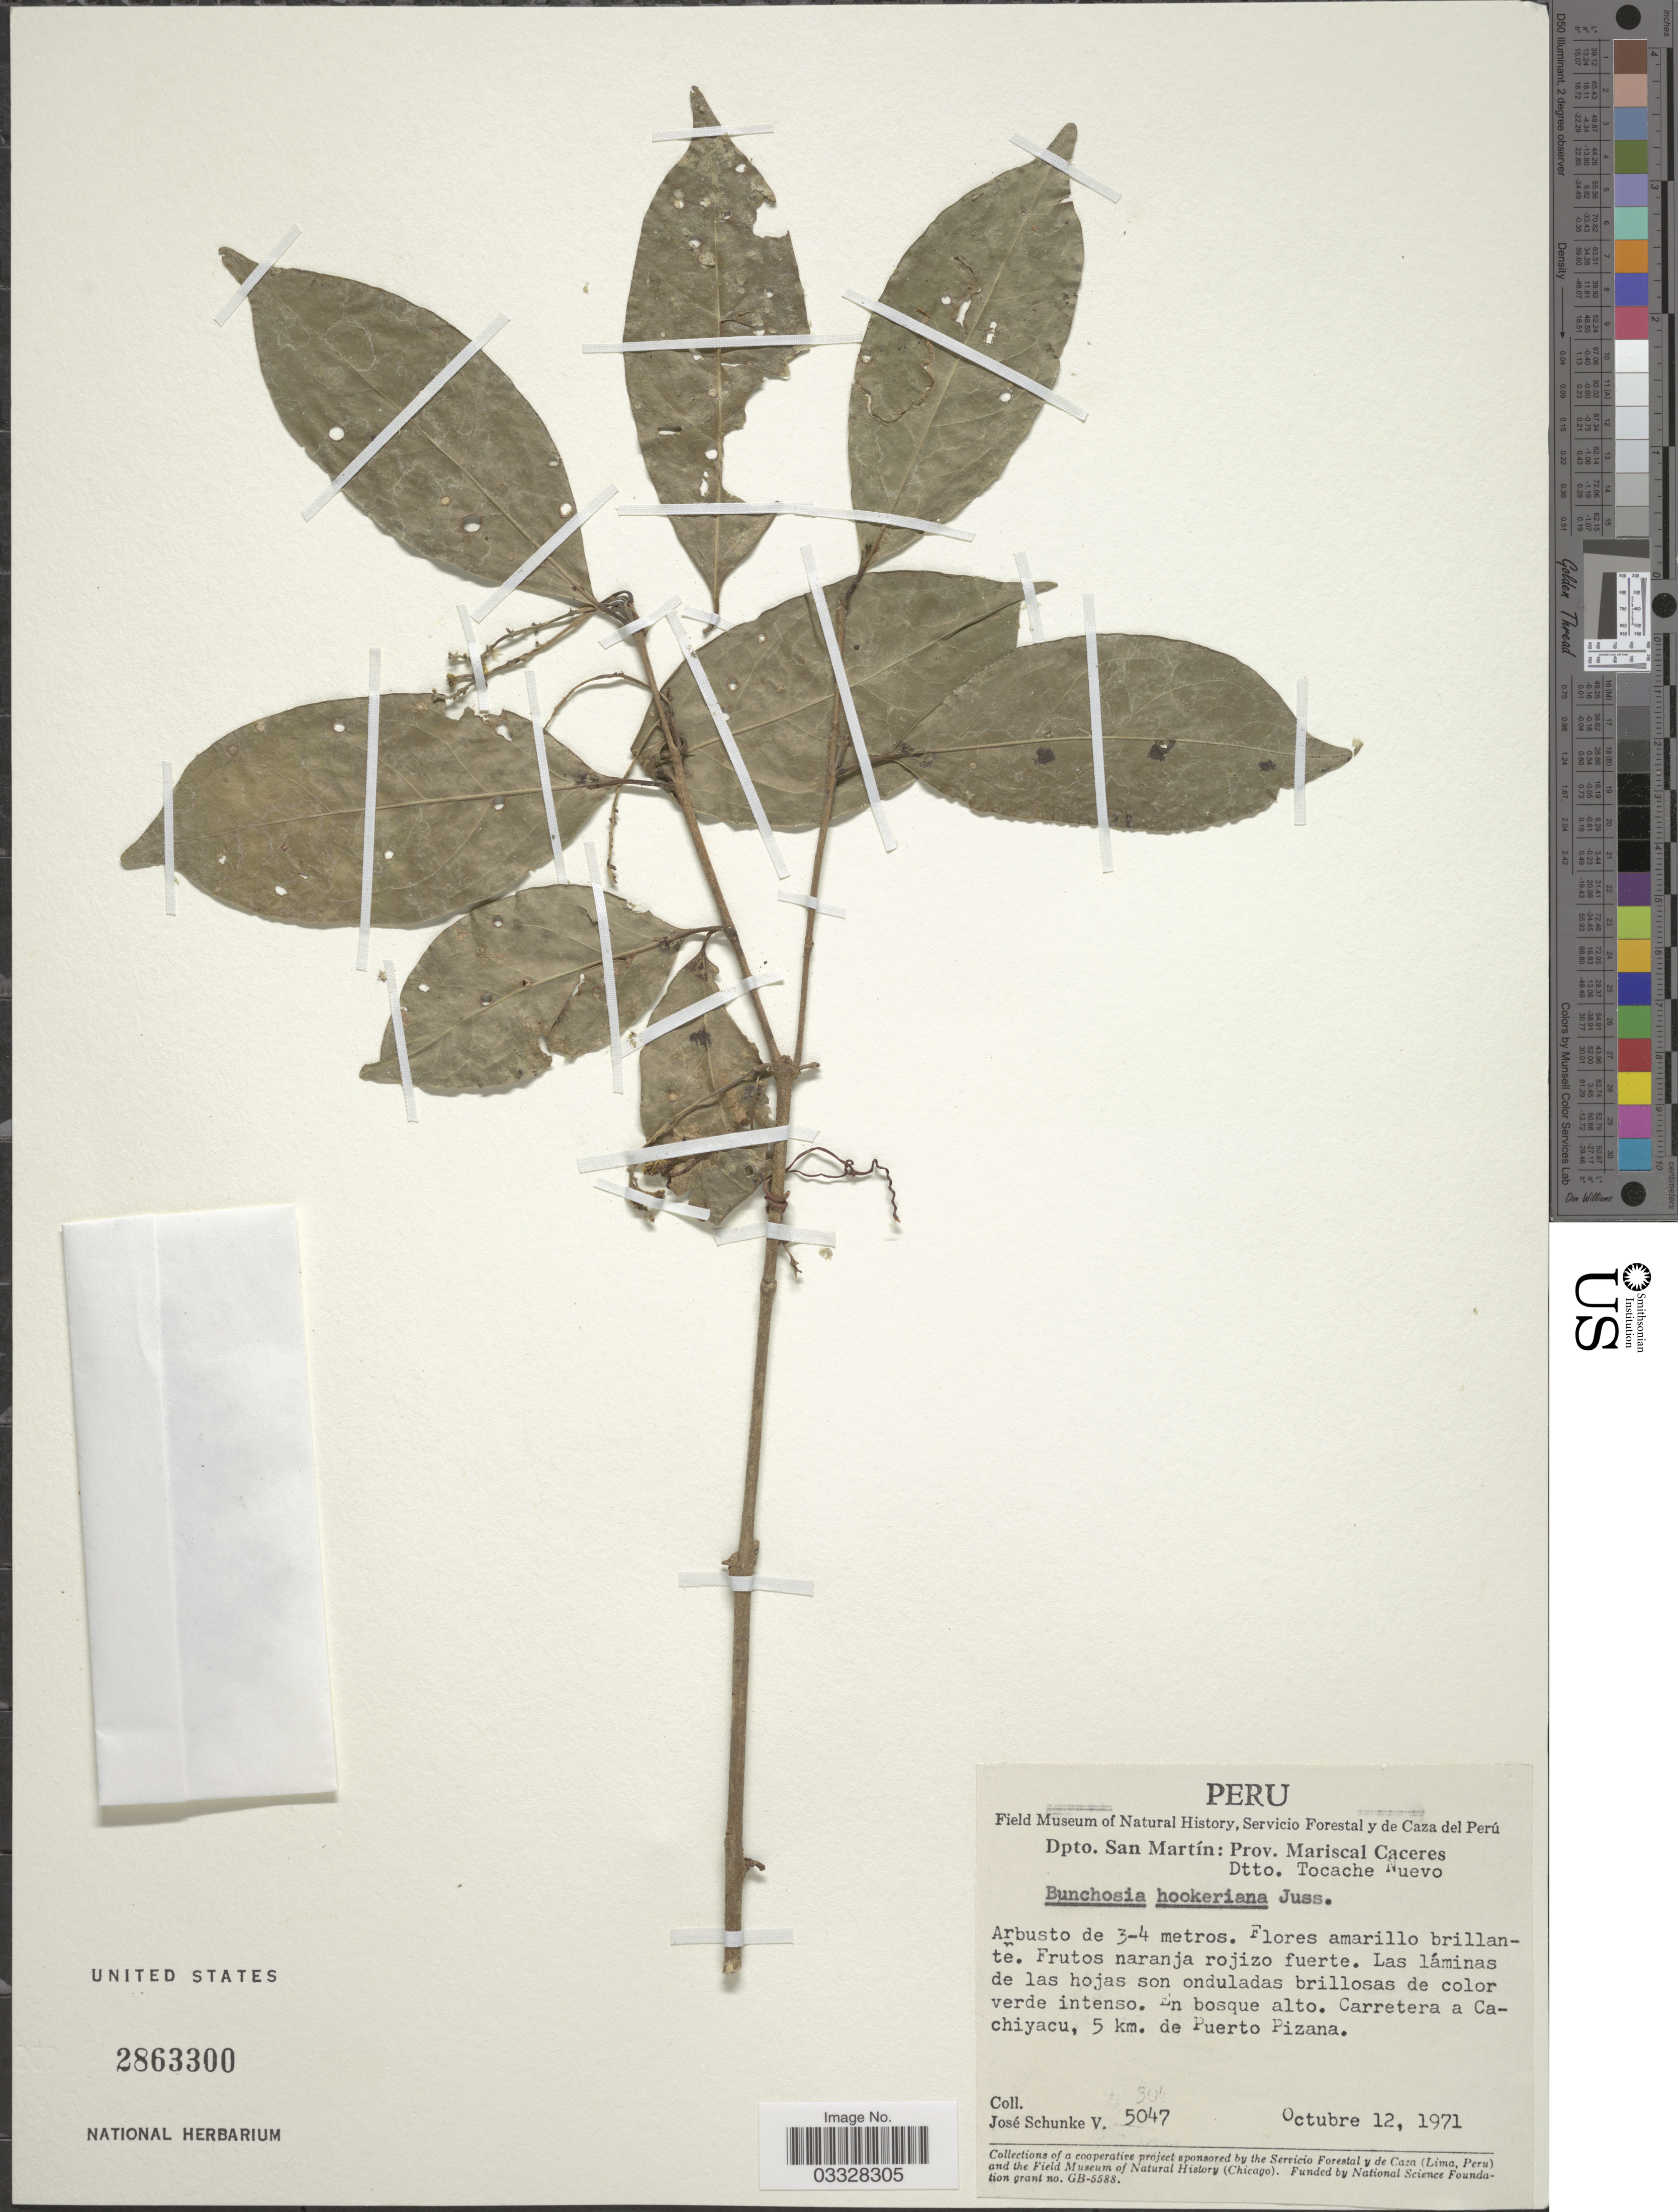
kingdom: Plantae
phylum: Tracheophyta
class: Magnoliopsida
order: Malpighiales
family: Malpighiaceae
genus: Bunchosia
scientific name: Bunchosia hookeriana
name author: A. Juss.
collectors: J. Schunke Vigo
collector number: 5047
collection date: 1971-10-12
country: Peru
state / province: San Martín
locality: Dpto. San Martín: Prov. Mariscal Caceres. Dtto. Tocache Nuevo. En bosque alto. Carretera a Cachiyacu, 5 km. de Puerto Pizana.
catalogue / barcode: US 2863300